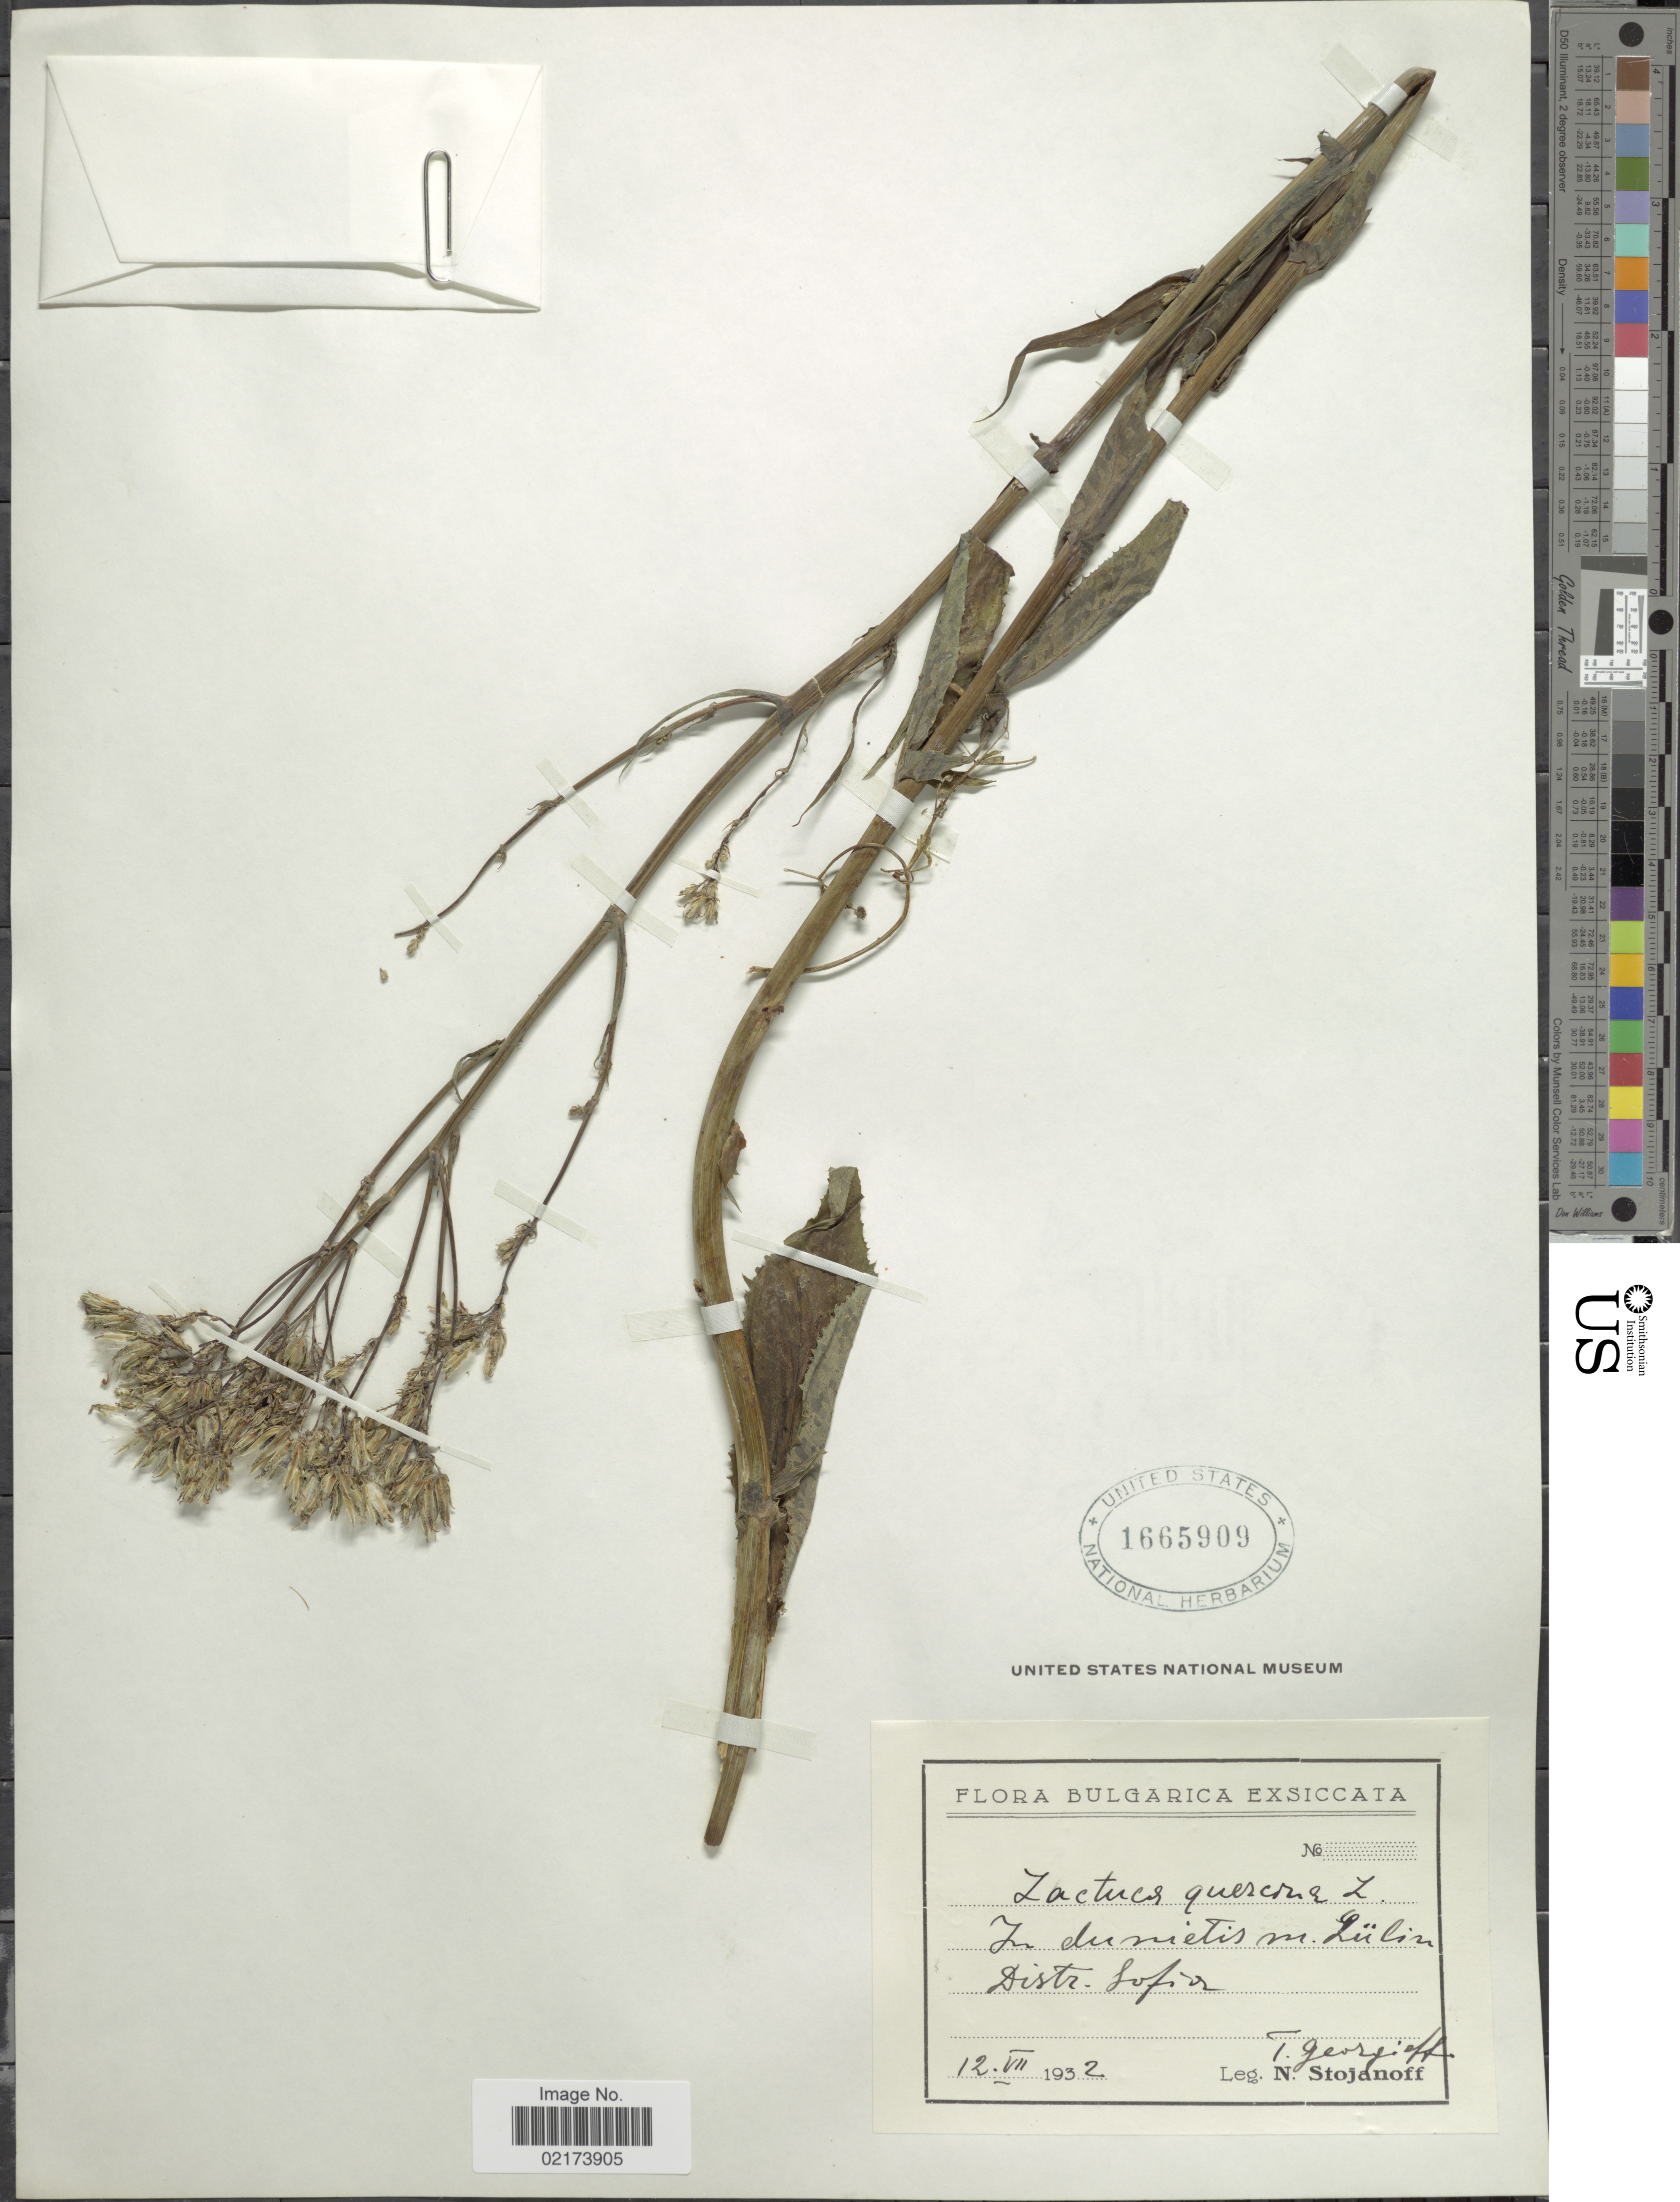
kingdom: Plantae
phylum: Tracheophyta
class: Magnoliopsida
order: Asterales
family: Asteraceae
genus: Lactuca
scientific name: Lactuca quercina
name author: L.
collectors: T. Georgieff & N. Stojanoff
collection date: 1932-07-12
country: Bulgaria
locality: Zulin, Distr. Sofier [interpreted]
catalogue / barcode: US 1665909